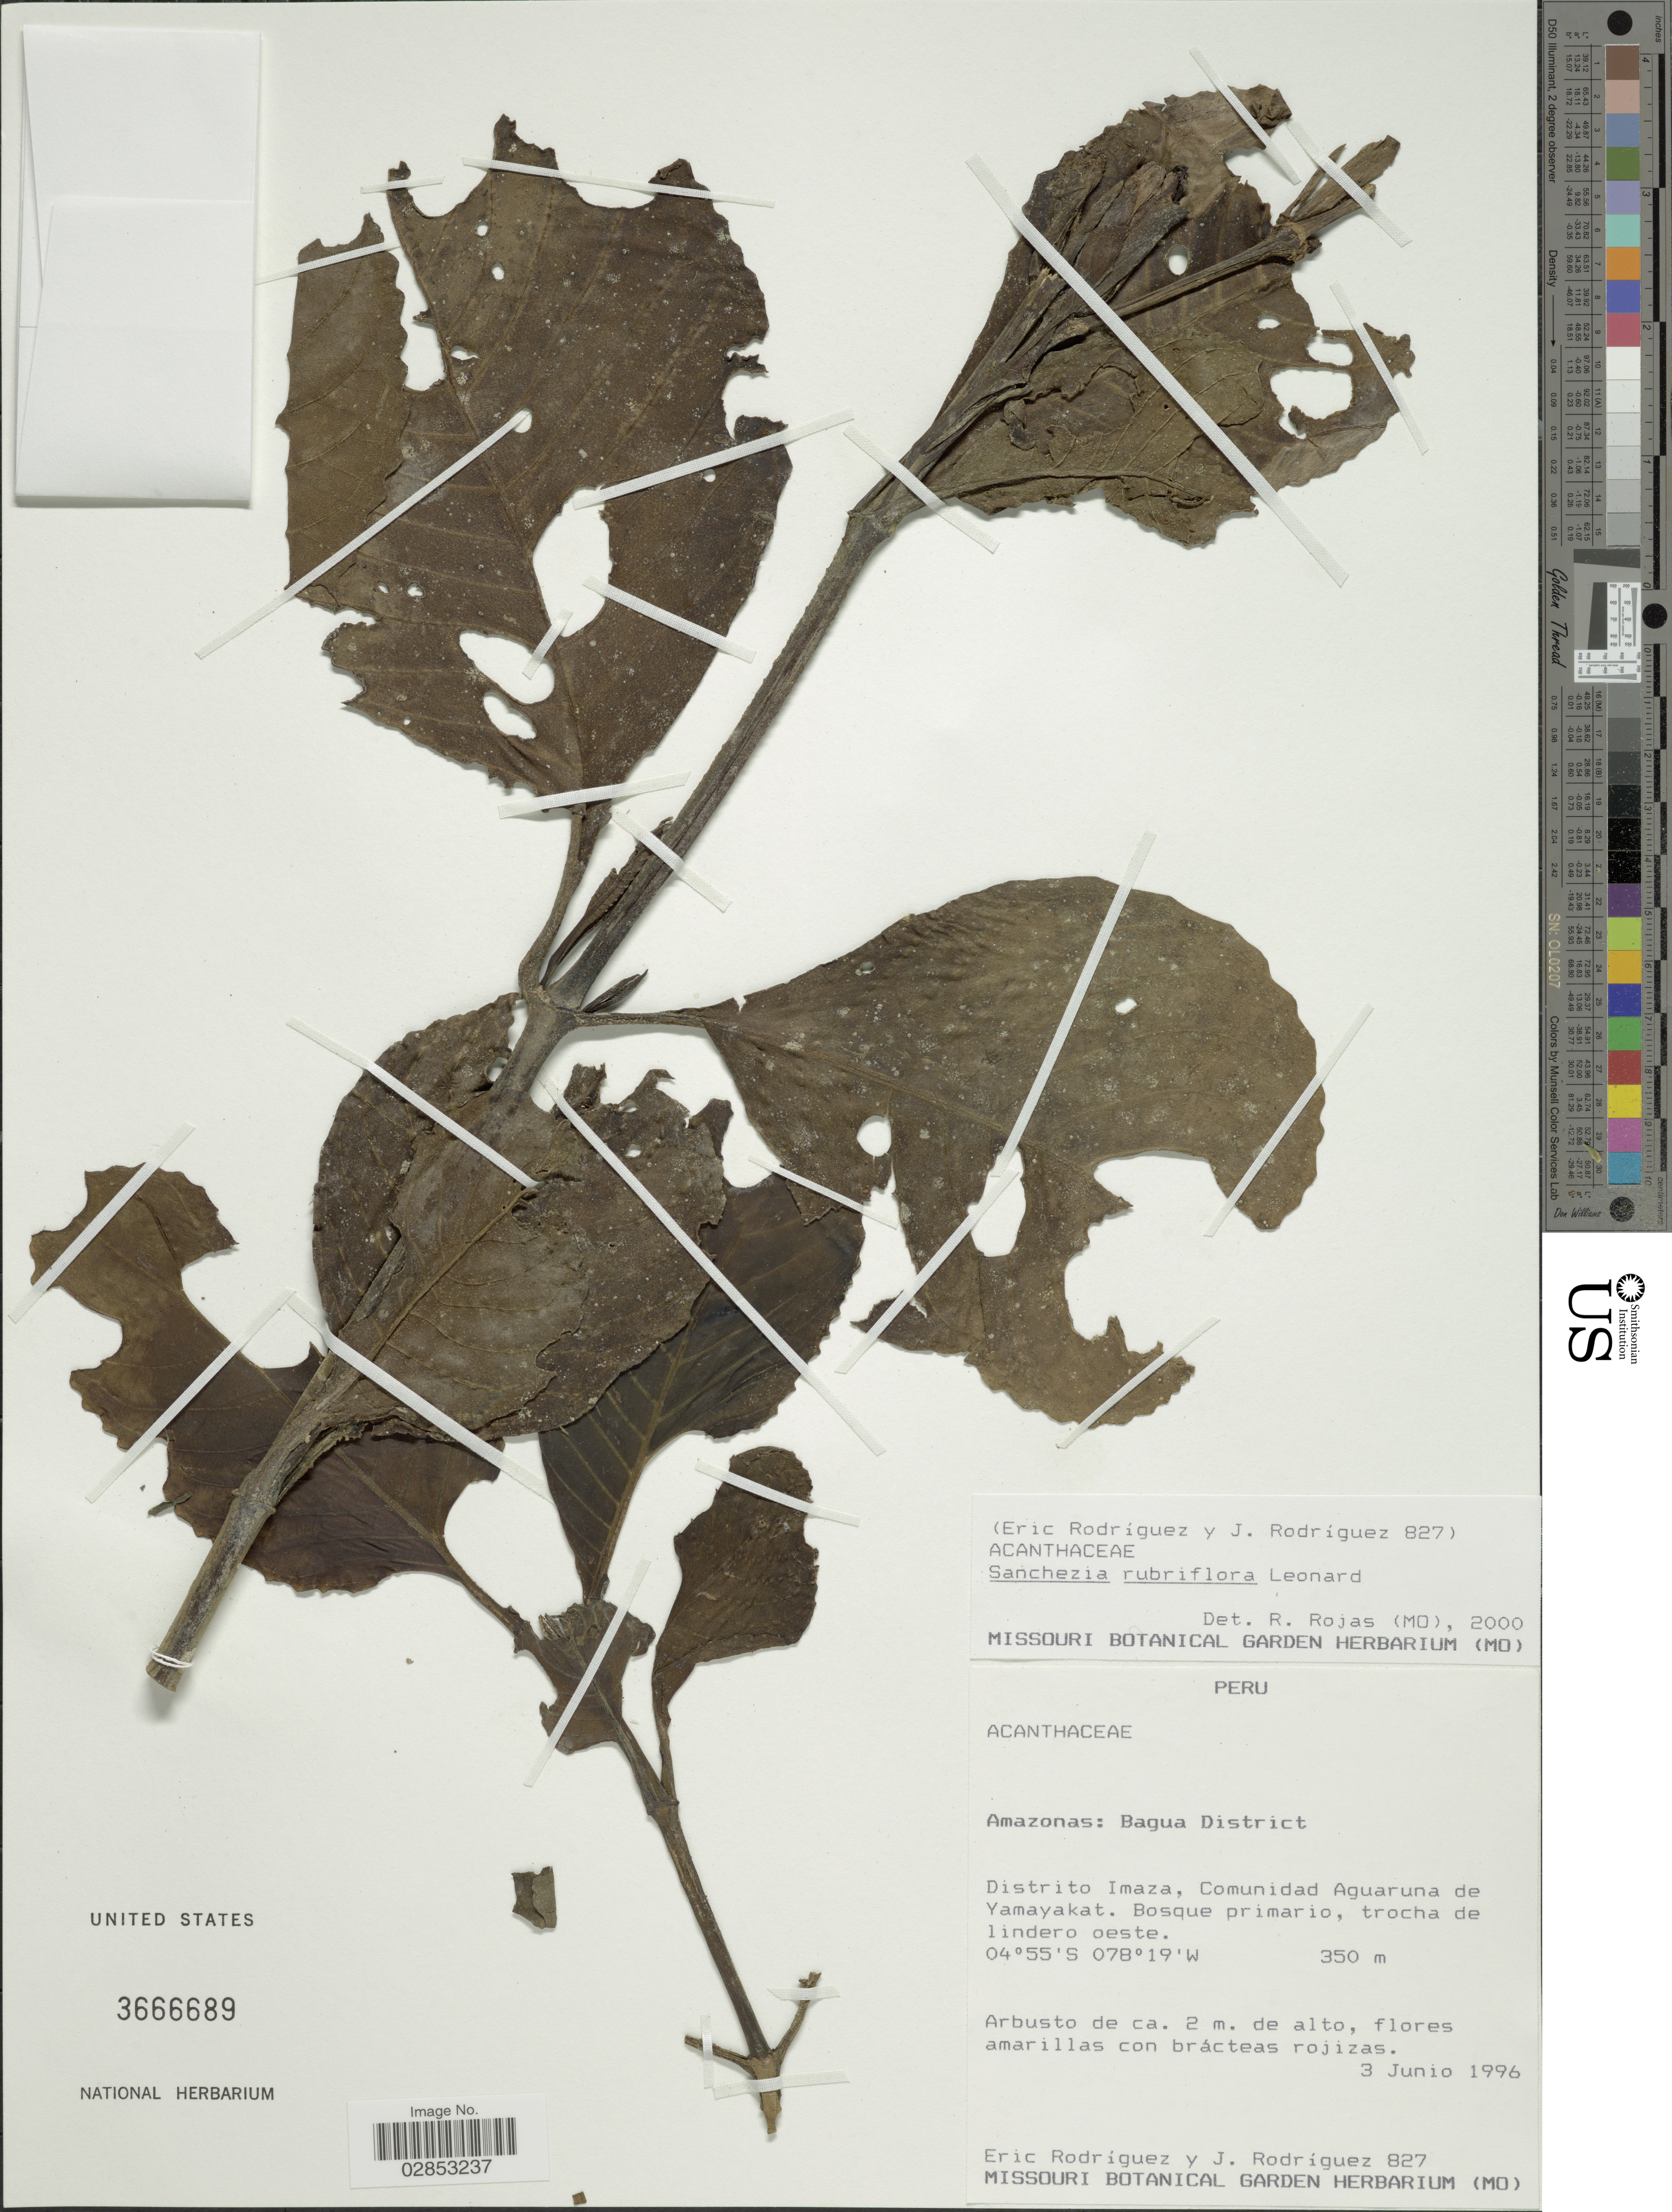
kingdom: Plantae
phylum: Tracheophyta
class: Magnoliopsida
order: Lamiales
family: Acanthaceae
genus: Sanchezia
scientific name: Sanchezia oblonga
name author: Ruiz & Pav.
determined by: Azevedo, Igor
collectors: E. Rodriguez & J. Rodríguez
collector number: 827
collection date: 1996-06-03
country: Peru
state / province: Amazonas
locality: Amazonas: Bagua District, Distrito Imaza, Comunidad Aguaruna de Yamayakat.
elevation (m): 350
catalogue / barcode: US 3666689